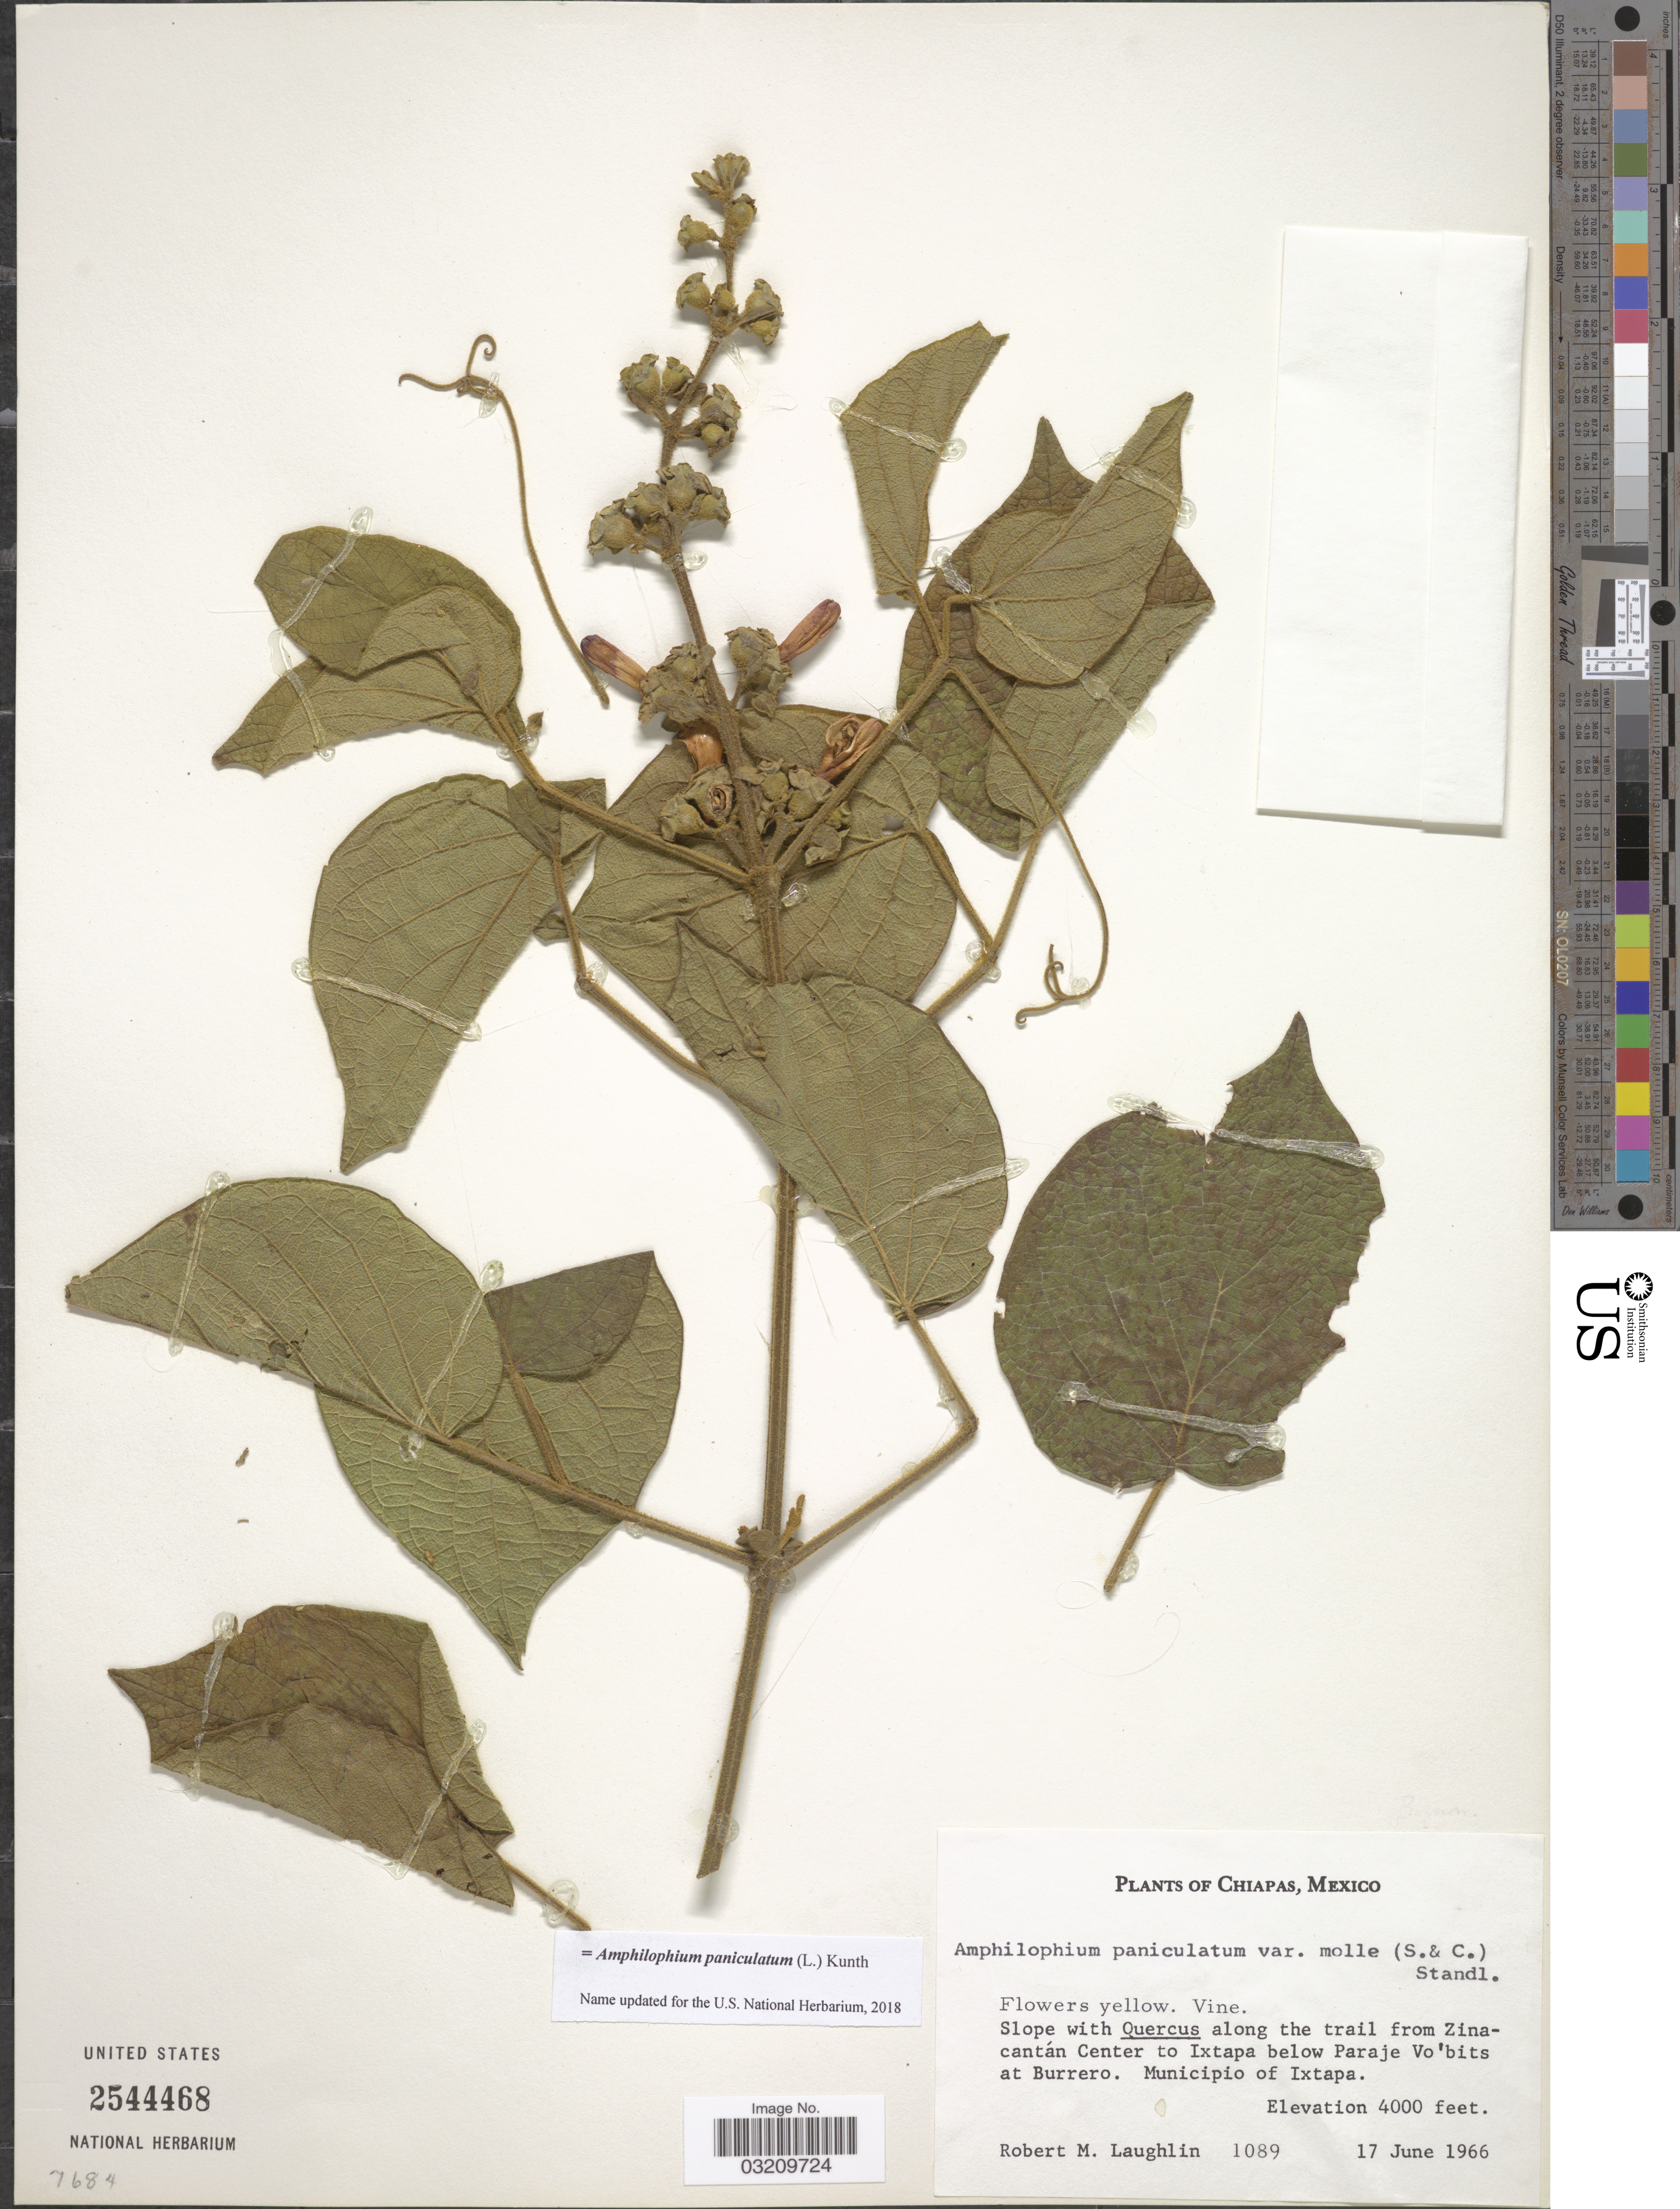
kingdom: Plantae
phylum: Tracheophyta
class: Magnoliopsida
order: Lamiales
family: Bignoniaceae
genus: Amphilophium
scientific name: Amphilophium paniculatum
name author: (L.) Kunth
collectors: R. M. Laughlin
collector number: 1089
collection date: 1966-06-17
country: Mexico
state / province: Chiapas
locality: Along the trail from Zinacantán Center to Ixtapa below Paraje Vo'bits at Burrero. Muncipio of Ixtapa.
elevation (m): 1219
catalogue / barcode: US 2544468